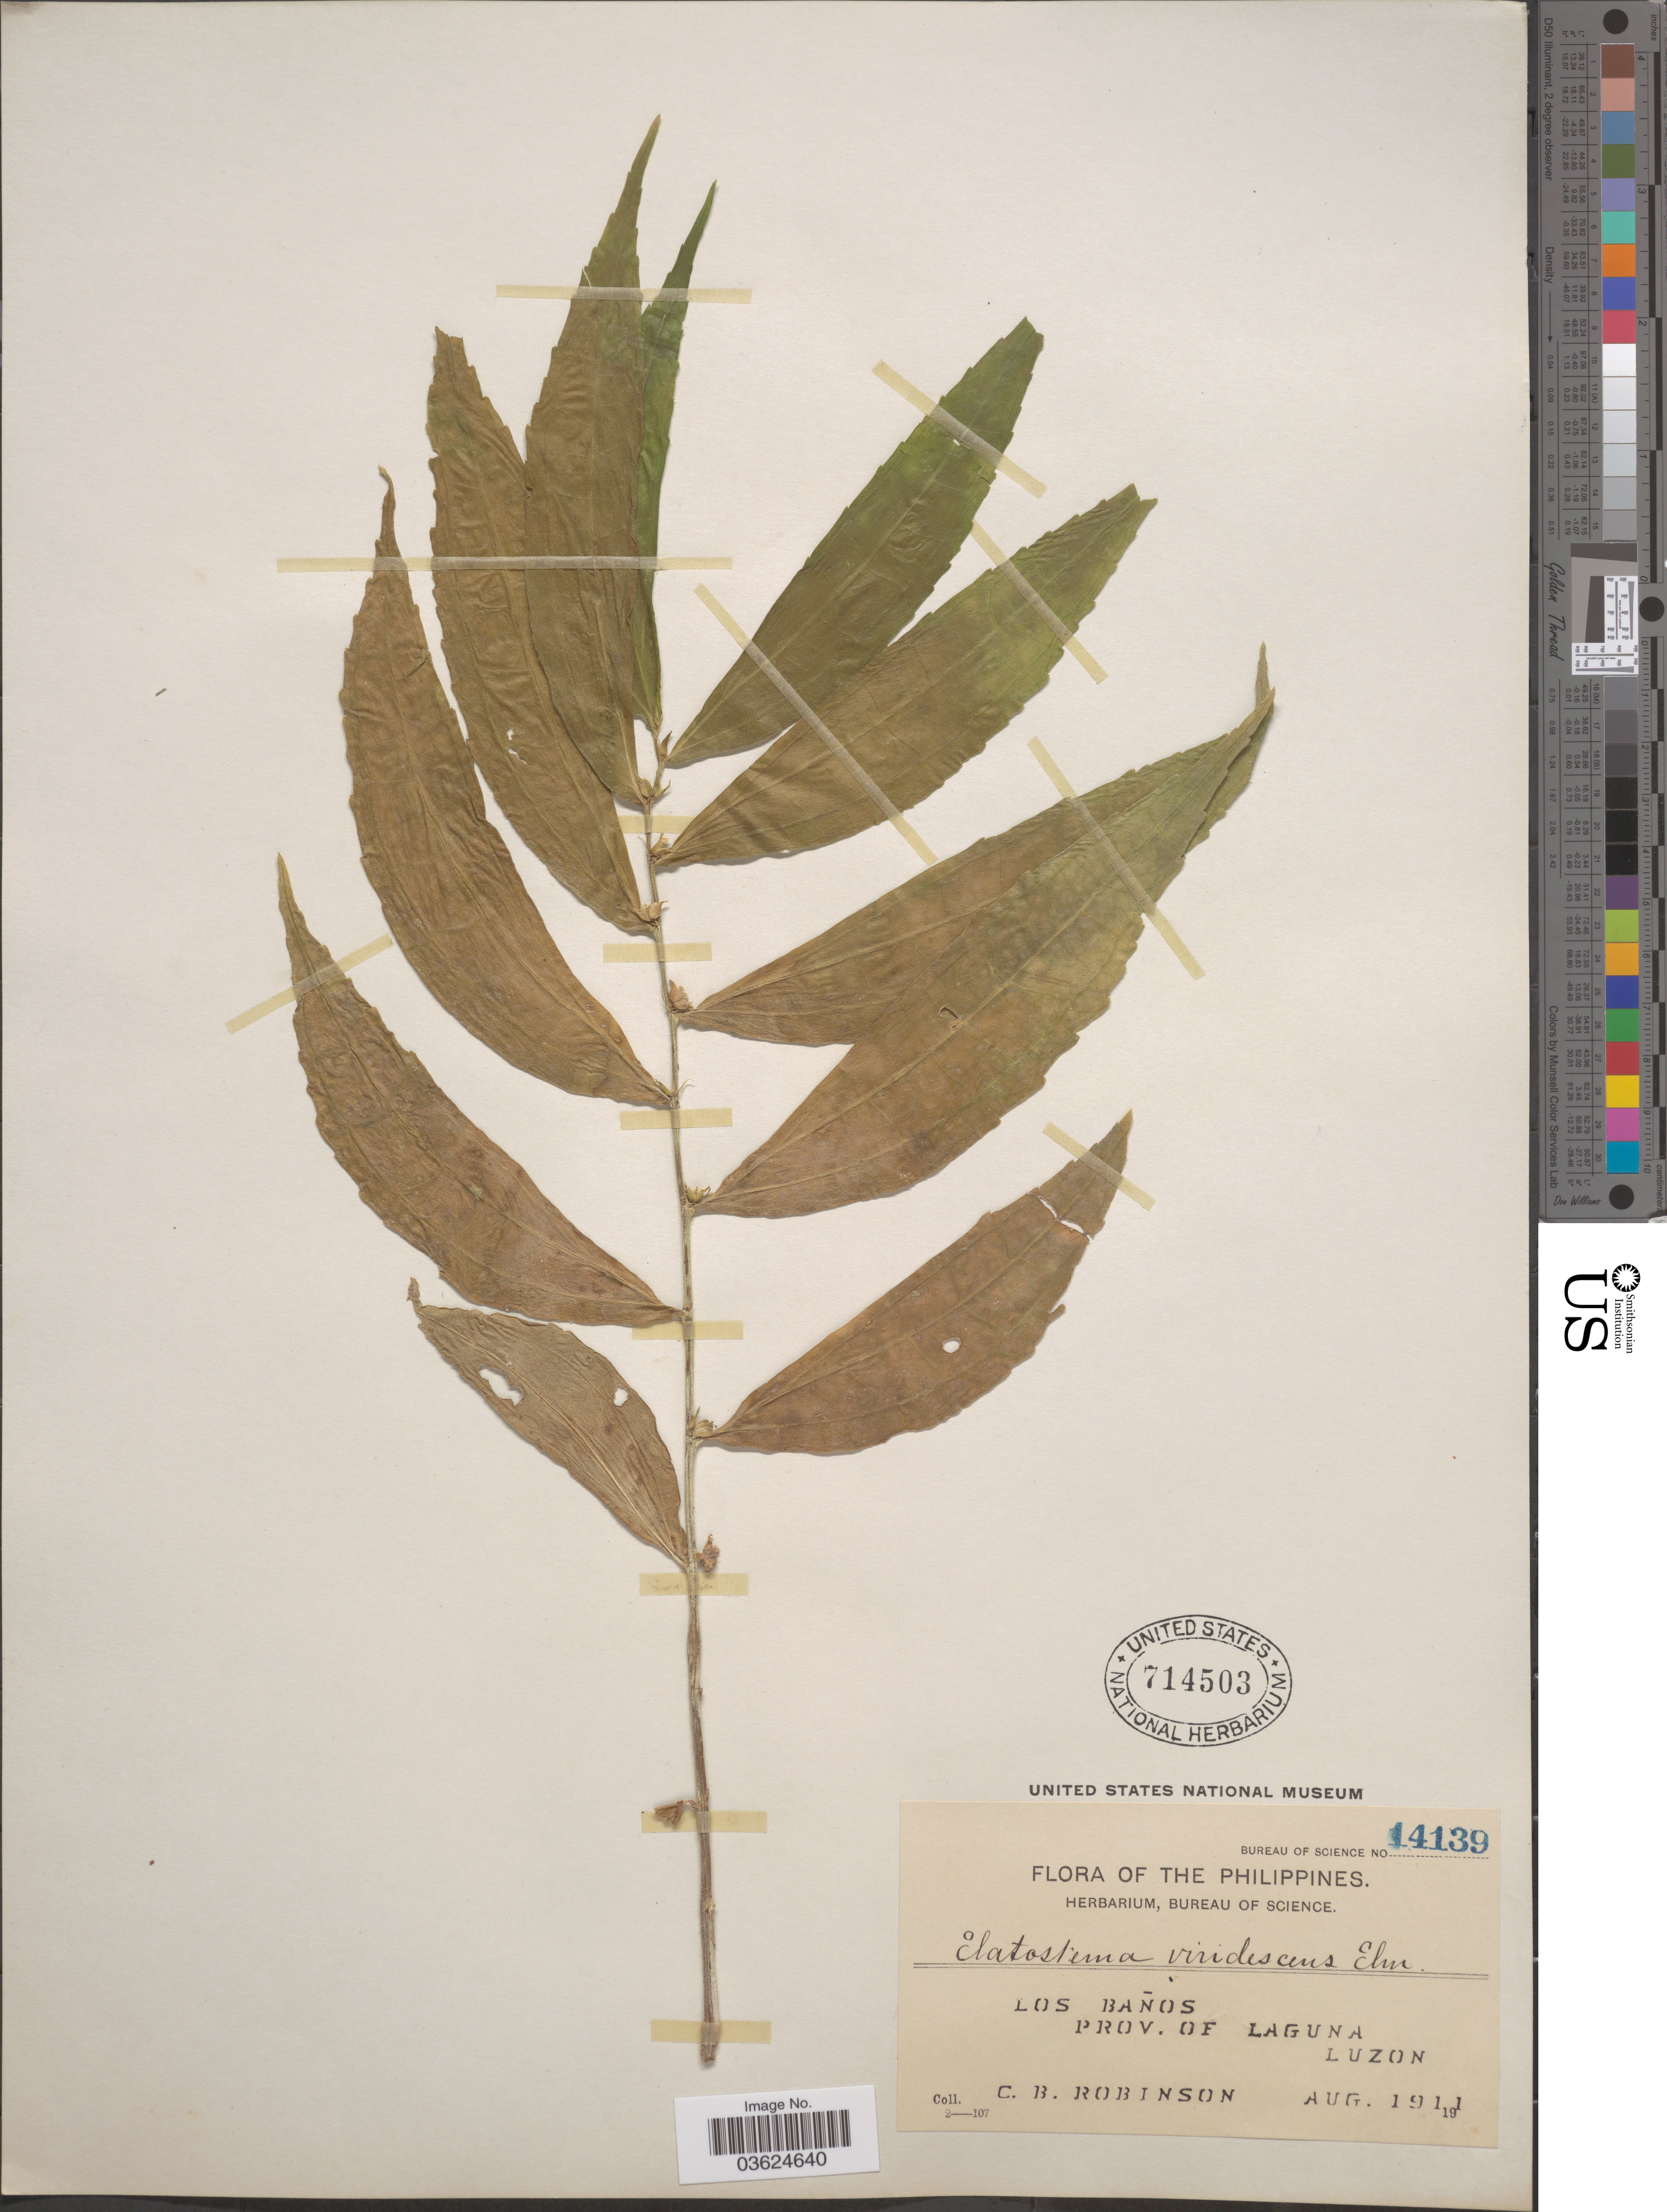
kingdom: Plantae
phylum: Tracheophyta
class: Magnoliopsida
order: Rosales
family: Urticaceae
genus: Elatostema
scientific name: Elatostema viridescens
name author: Elmer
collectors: C. Robinson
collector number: Bureau of Science 14139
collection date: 1911-08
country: Philippines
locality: Los Baños. Prov. of Laguna. Luzon.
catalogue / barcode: US 714503